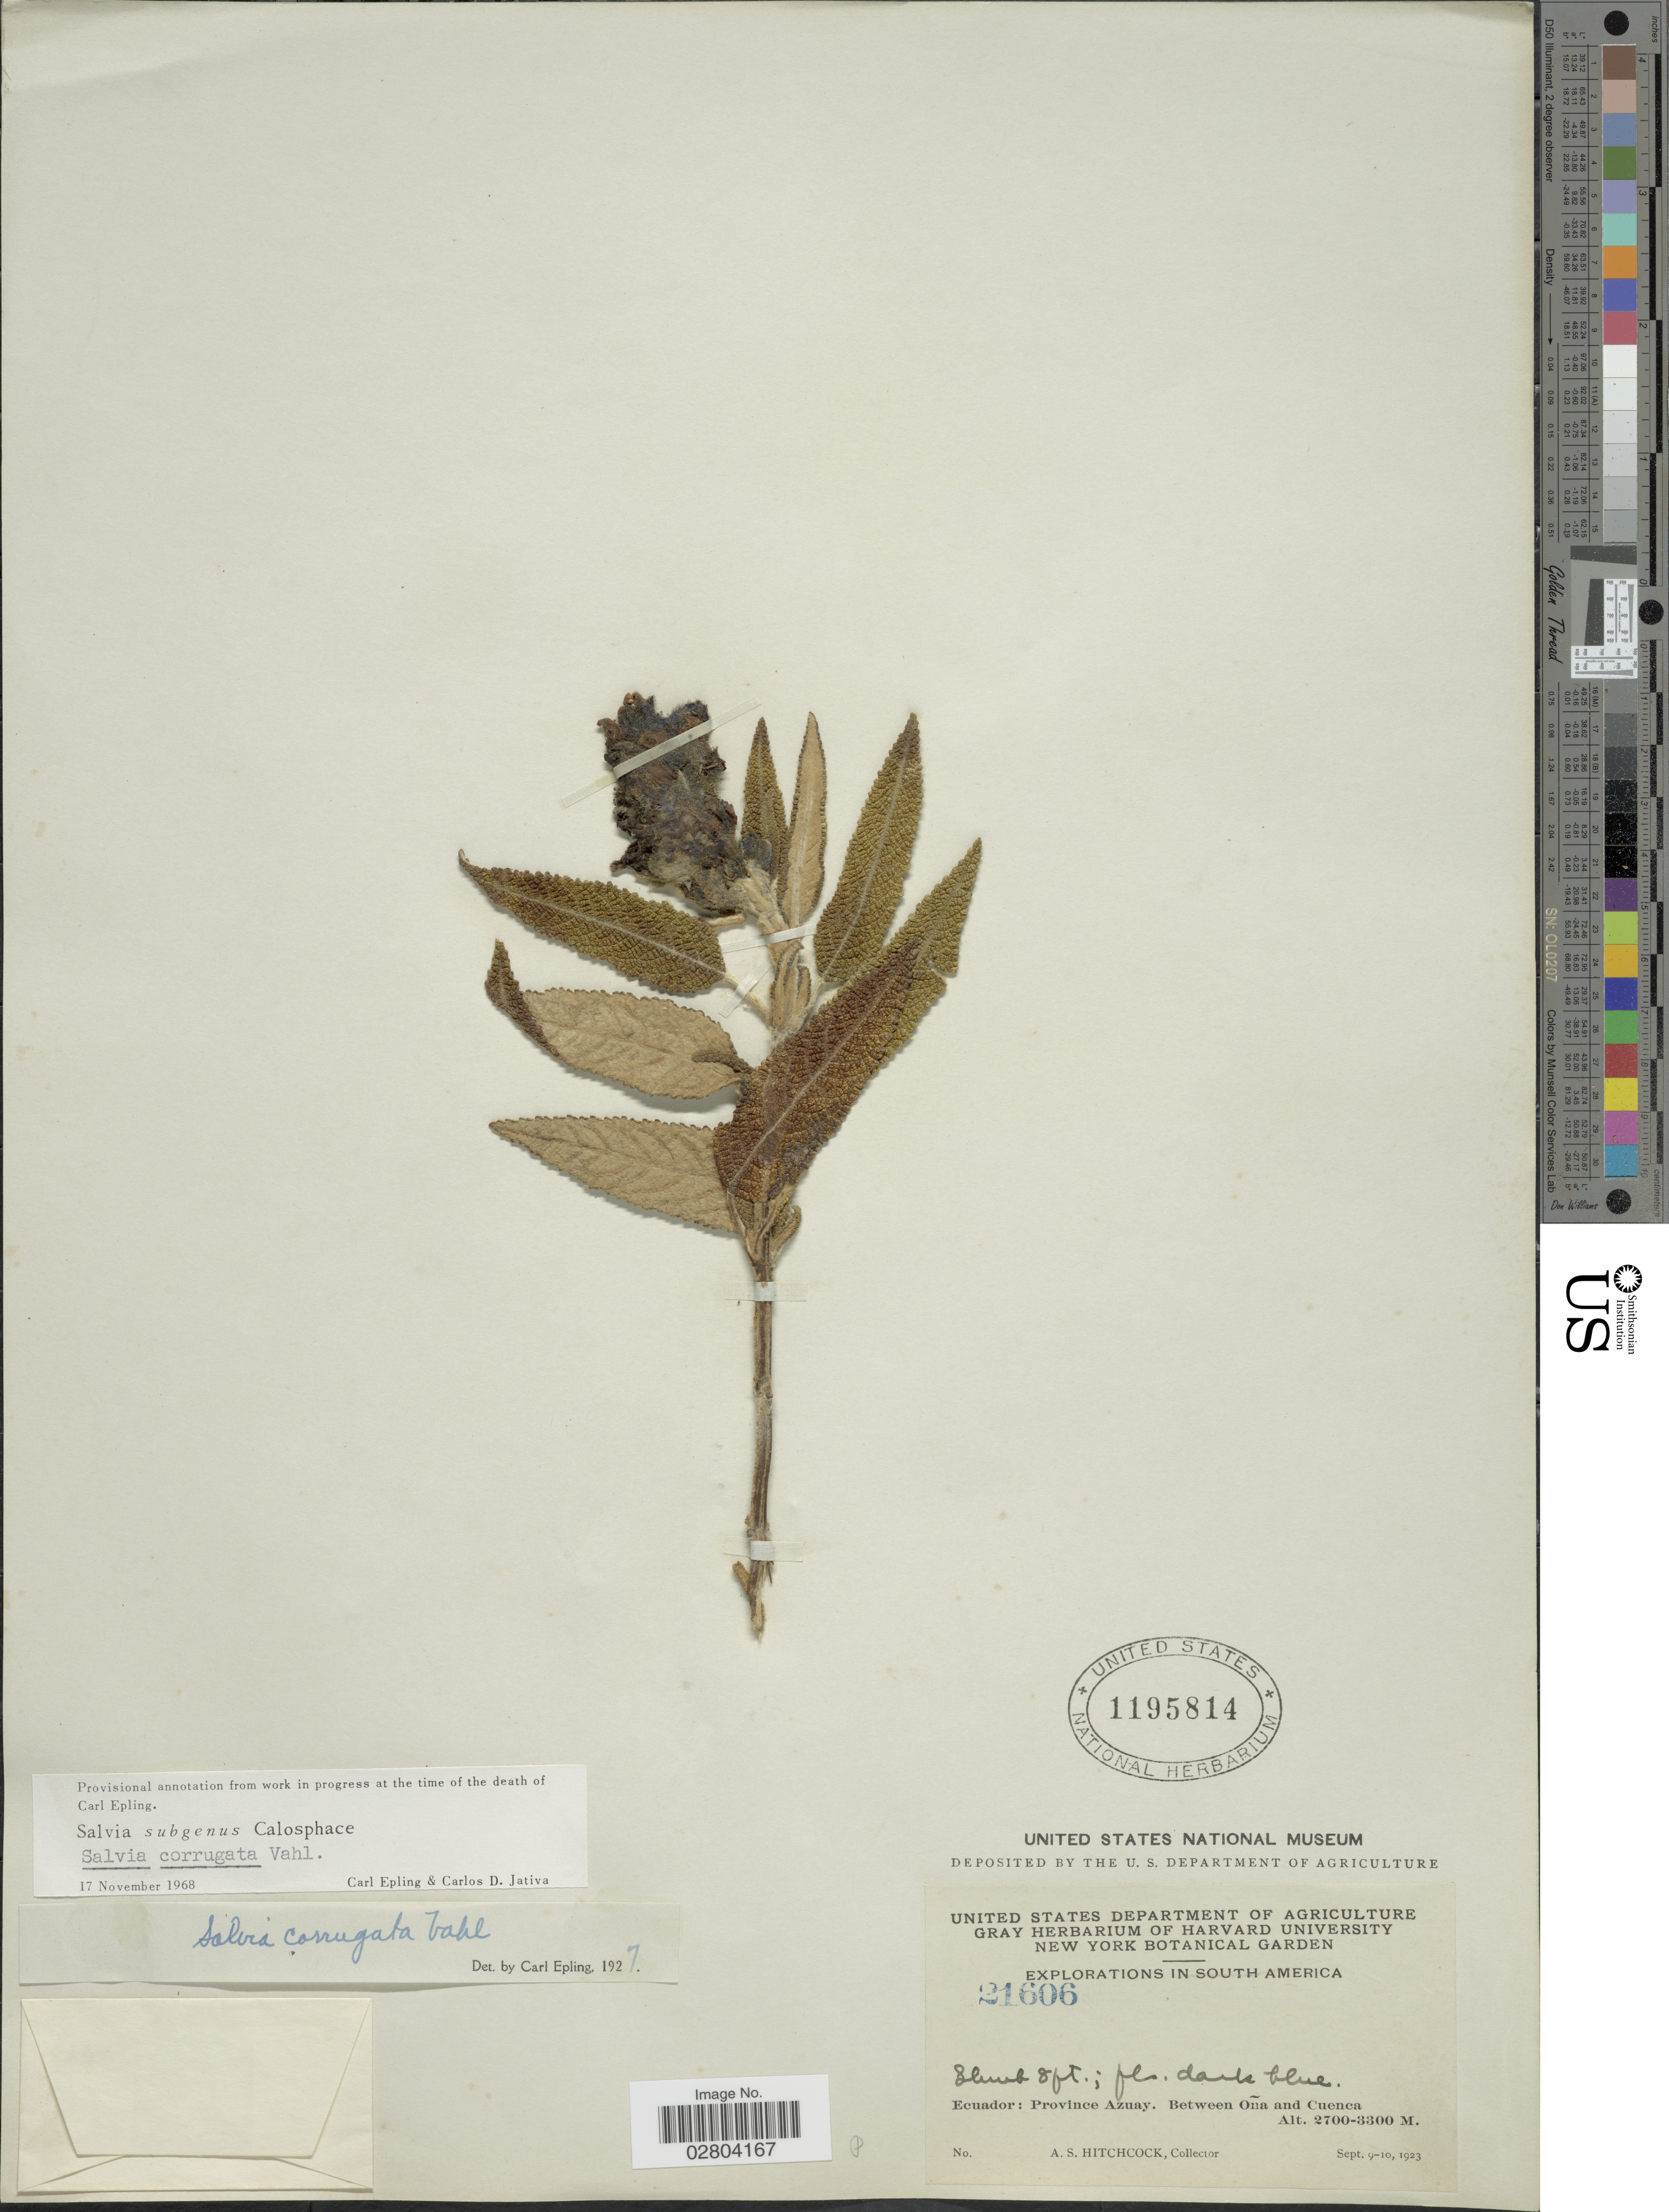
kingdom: Plantae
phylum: Tracheophyta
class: Magnoliopsida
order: Lamiales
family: Lamiaceae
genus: Salvia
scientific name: Salvia corrugata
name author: Vahl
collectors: A. S. Hitchcock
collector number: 21606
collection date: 1923-09-09/1923-09-10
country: Ecuador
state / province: Azuay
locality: South America. Between Oña and Cuenca.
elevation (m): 2700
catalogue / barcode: US 1195814